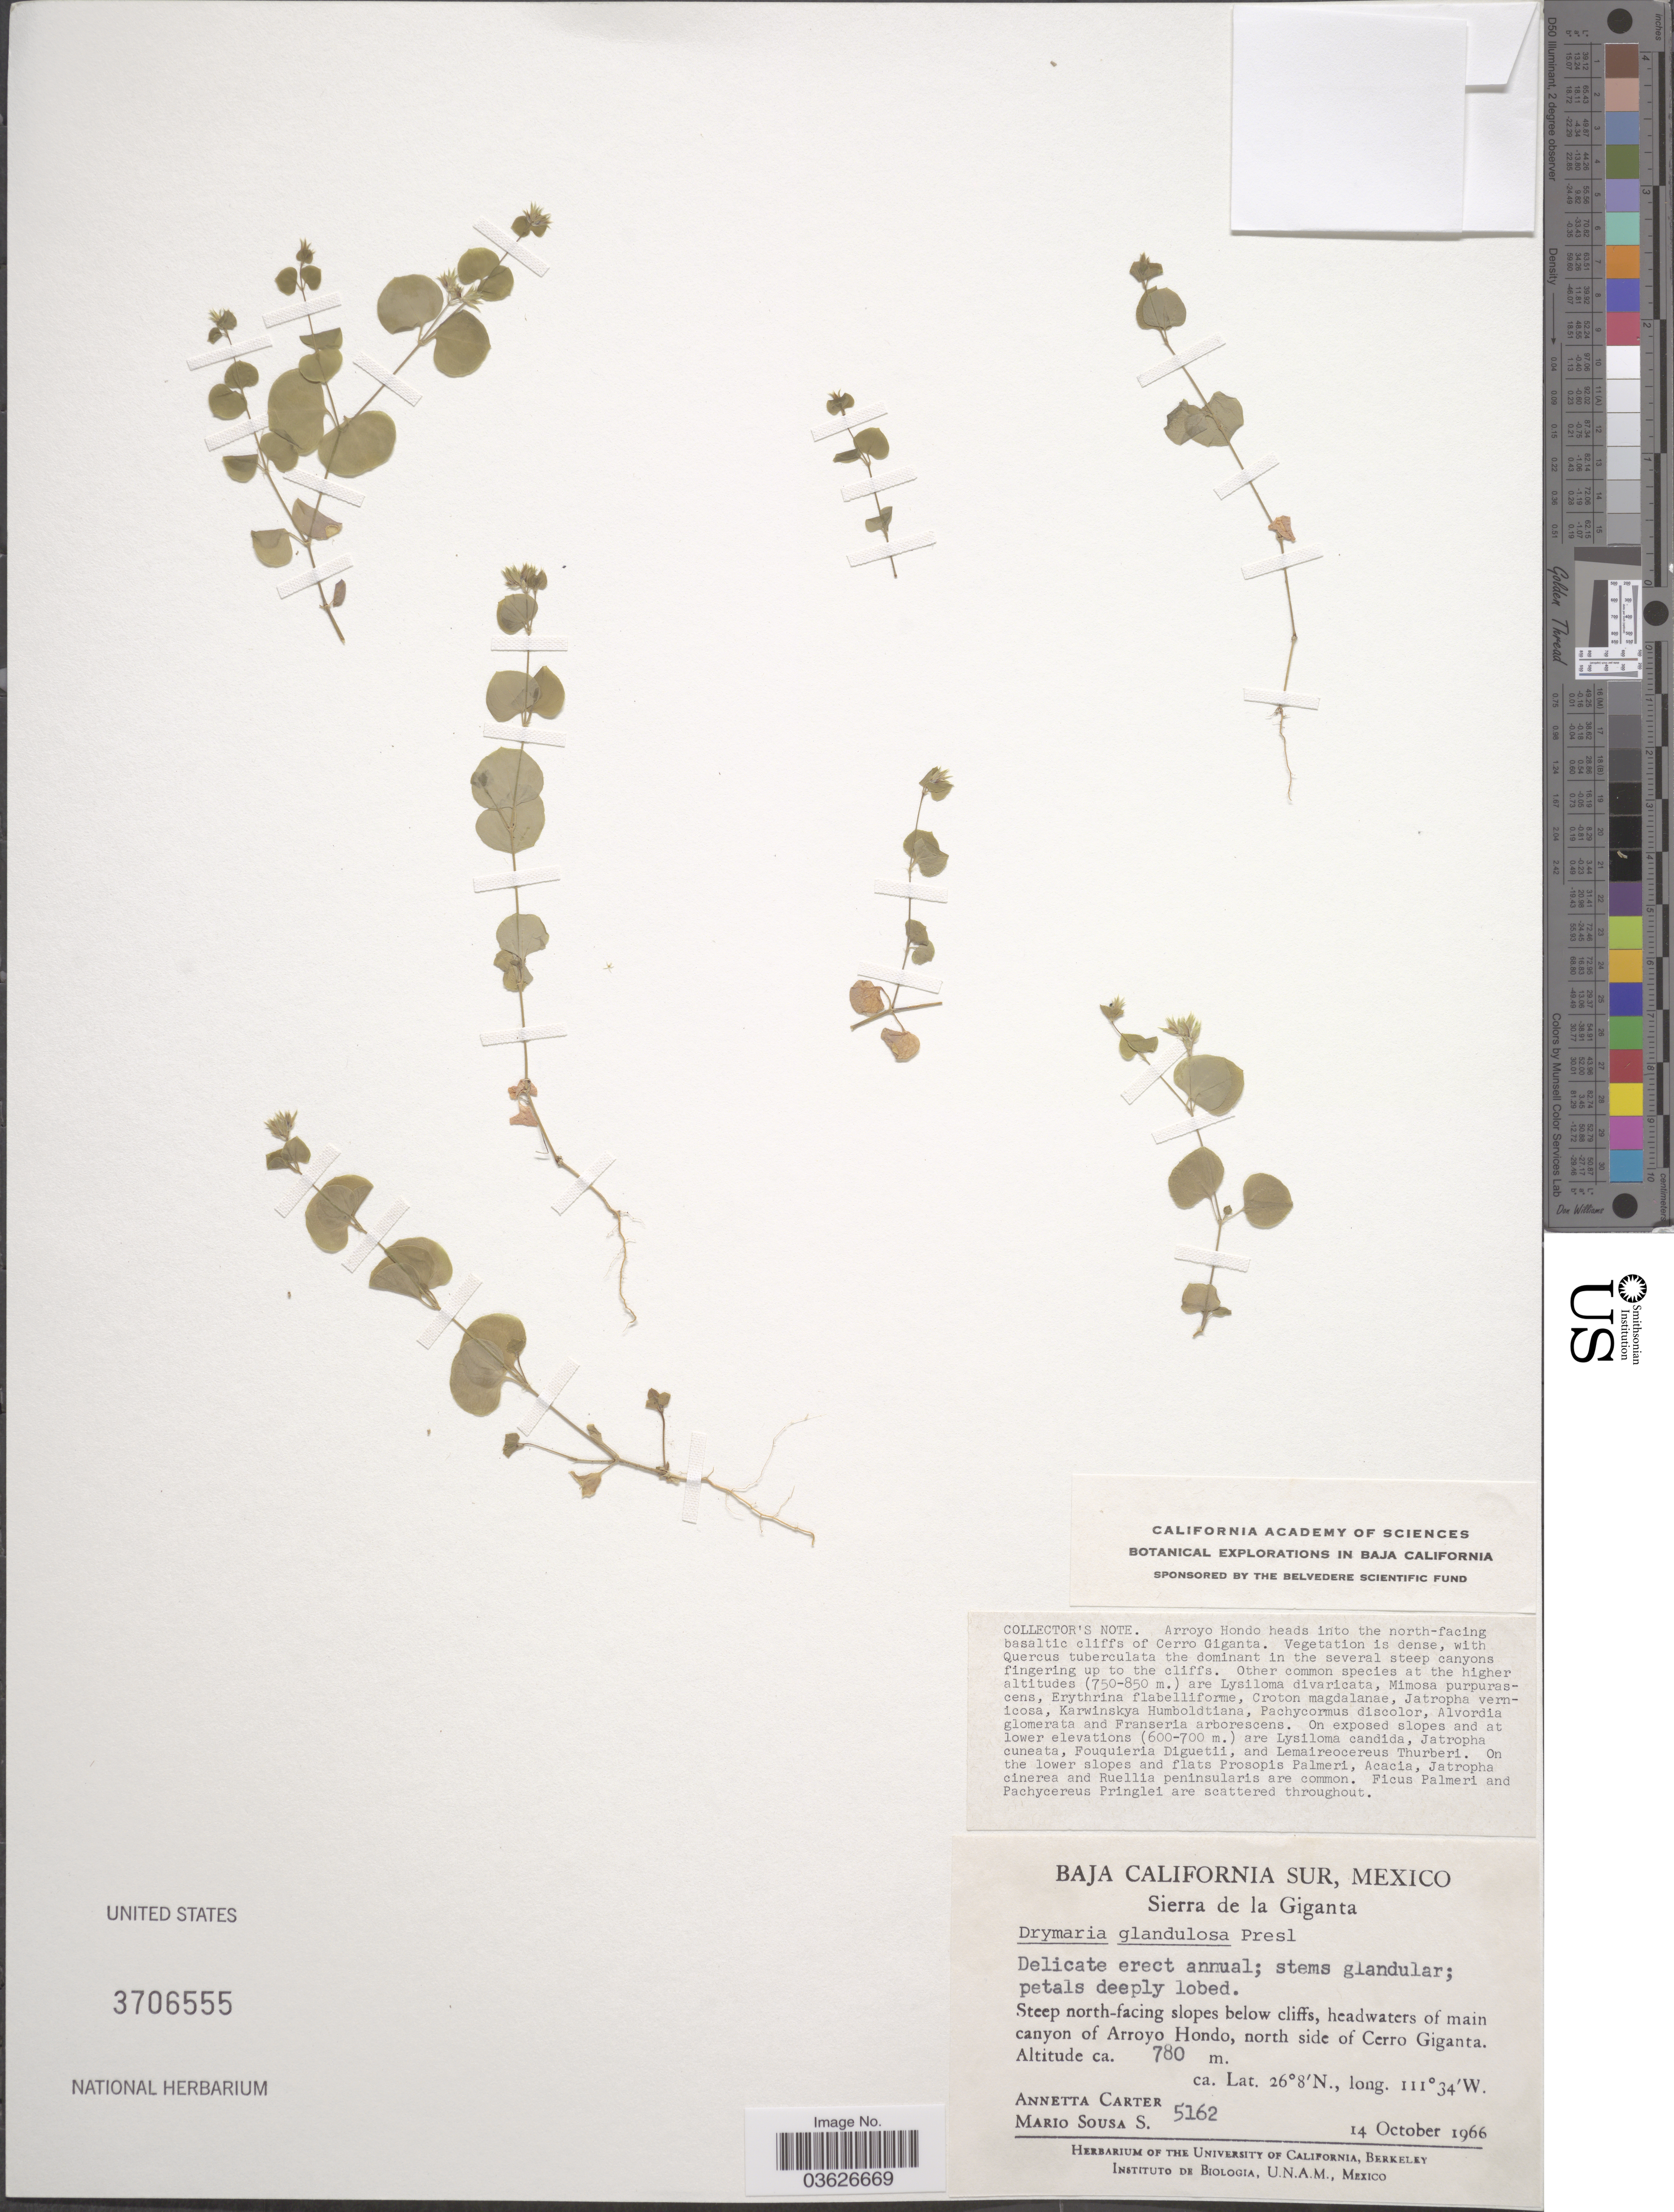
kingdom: Plantae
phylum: Tracheophyta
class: Magnoliopsida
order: Caryophyllales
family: Caryophyllaceae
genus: Drymaria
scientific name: Drymaria glandulosa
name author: Bartl.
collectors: A. Carter & M. Sousa S.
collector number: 5162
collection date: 1966-10-14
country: Mexico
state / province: Baja California Sur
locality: Sierra de la Giganta. Headwaters of main canyon of Arroyo Hondo, north side of Cerro Giganta.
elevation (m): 780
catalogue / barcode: US 3706555